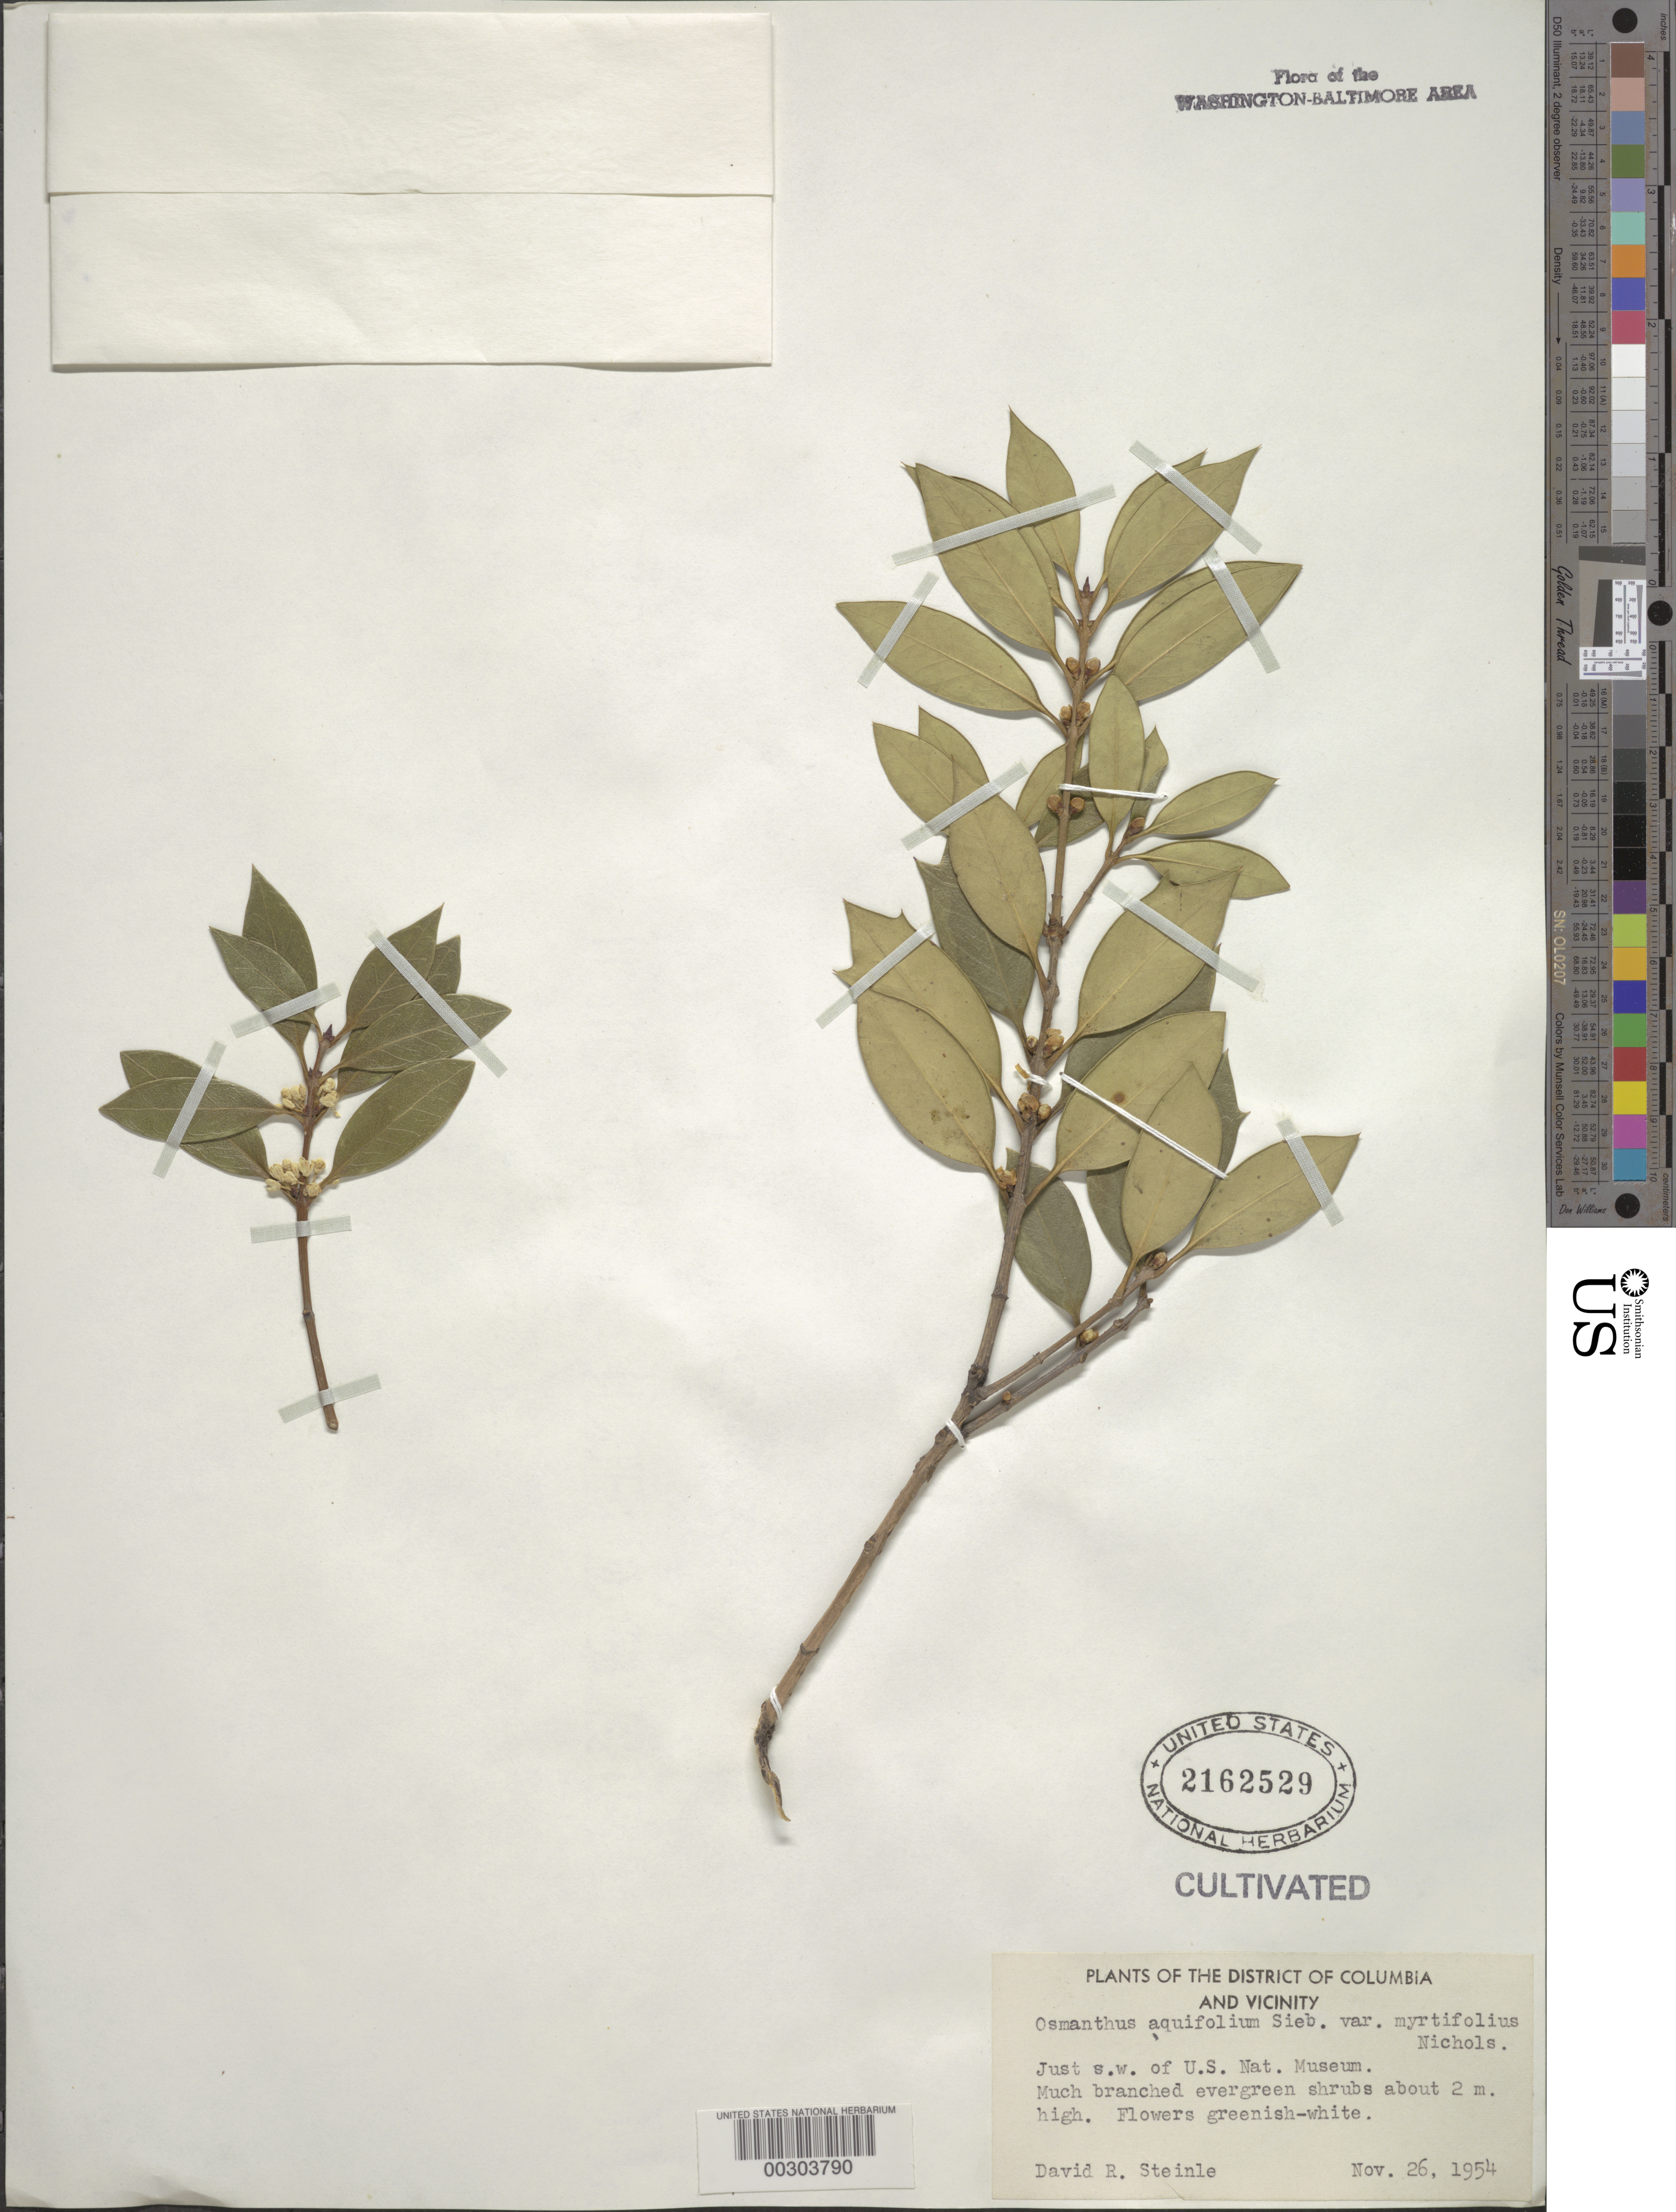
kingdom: Plantae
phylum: Tracheophyta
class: Magnoliopsida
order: Lamiales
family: Oleaceae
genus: Osmanthus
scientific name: Osmanthus aquifolium var. myrtifolius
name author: (G. Nicholson) G. Nicholson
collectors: D. Steinle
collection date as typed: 26 Nov 1954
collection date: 1954-11-26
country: United States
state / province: District of Columbia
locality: Just SW of U.S. Nat. Museum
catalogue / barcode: US 2162529